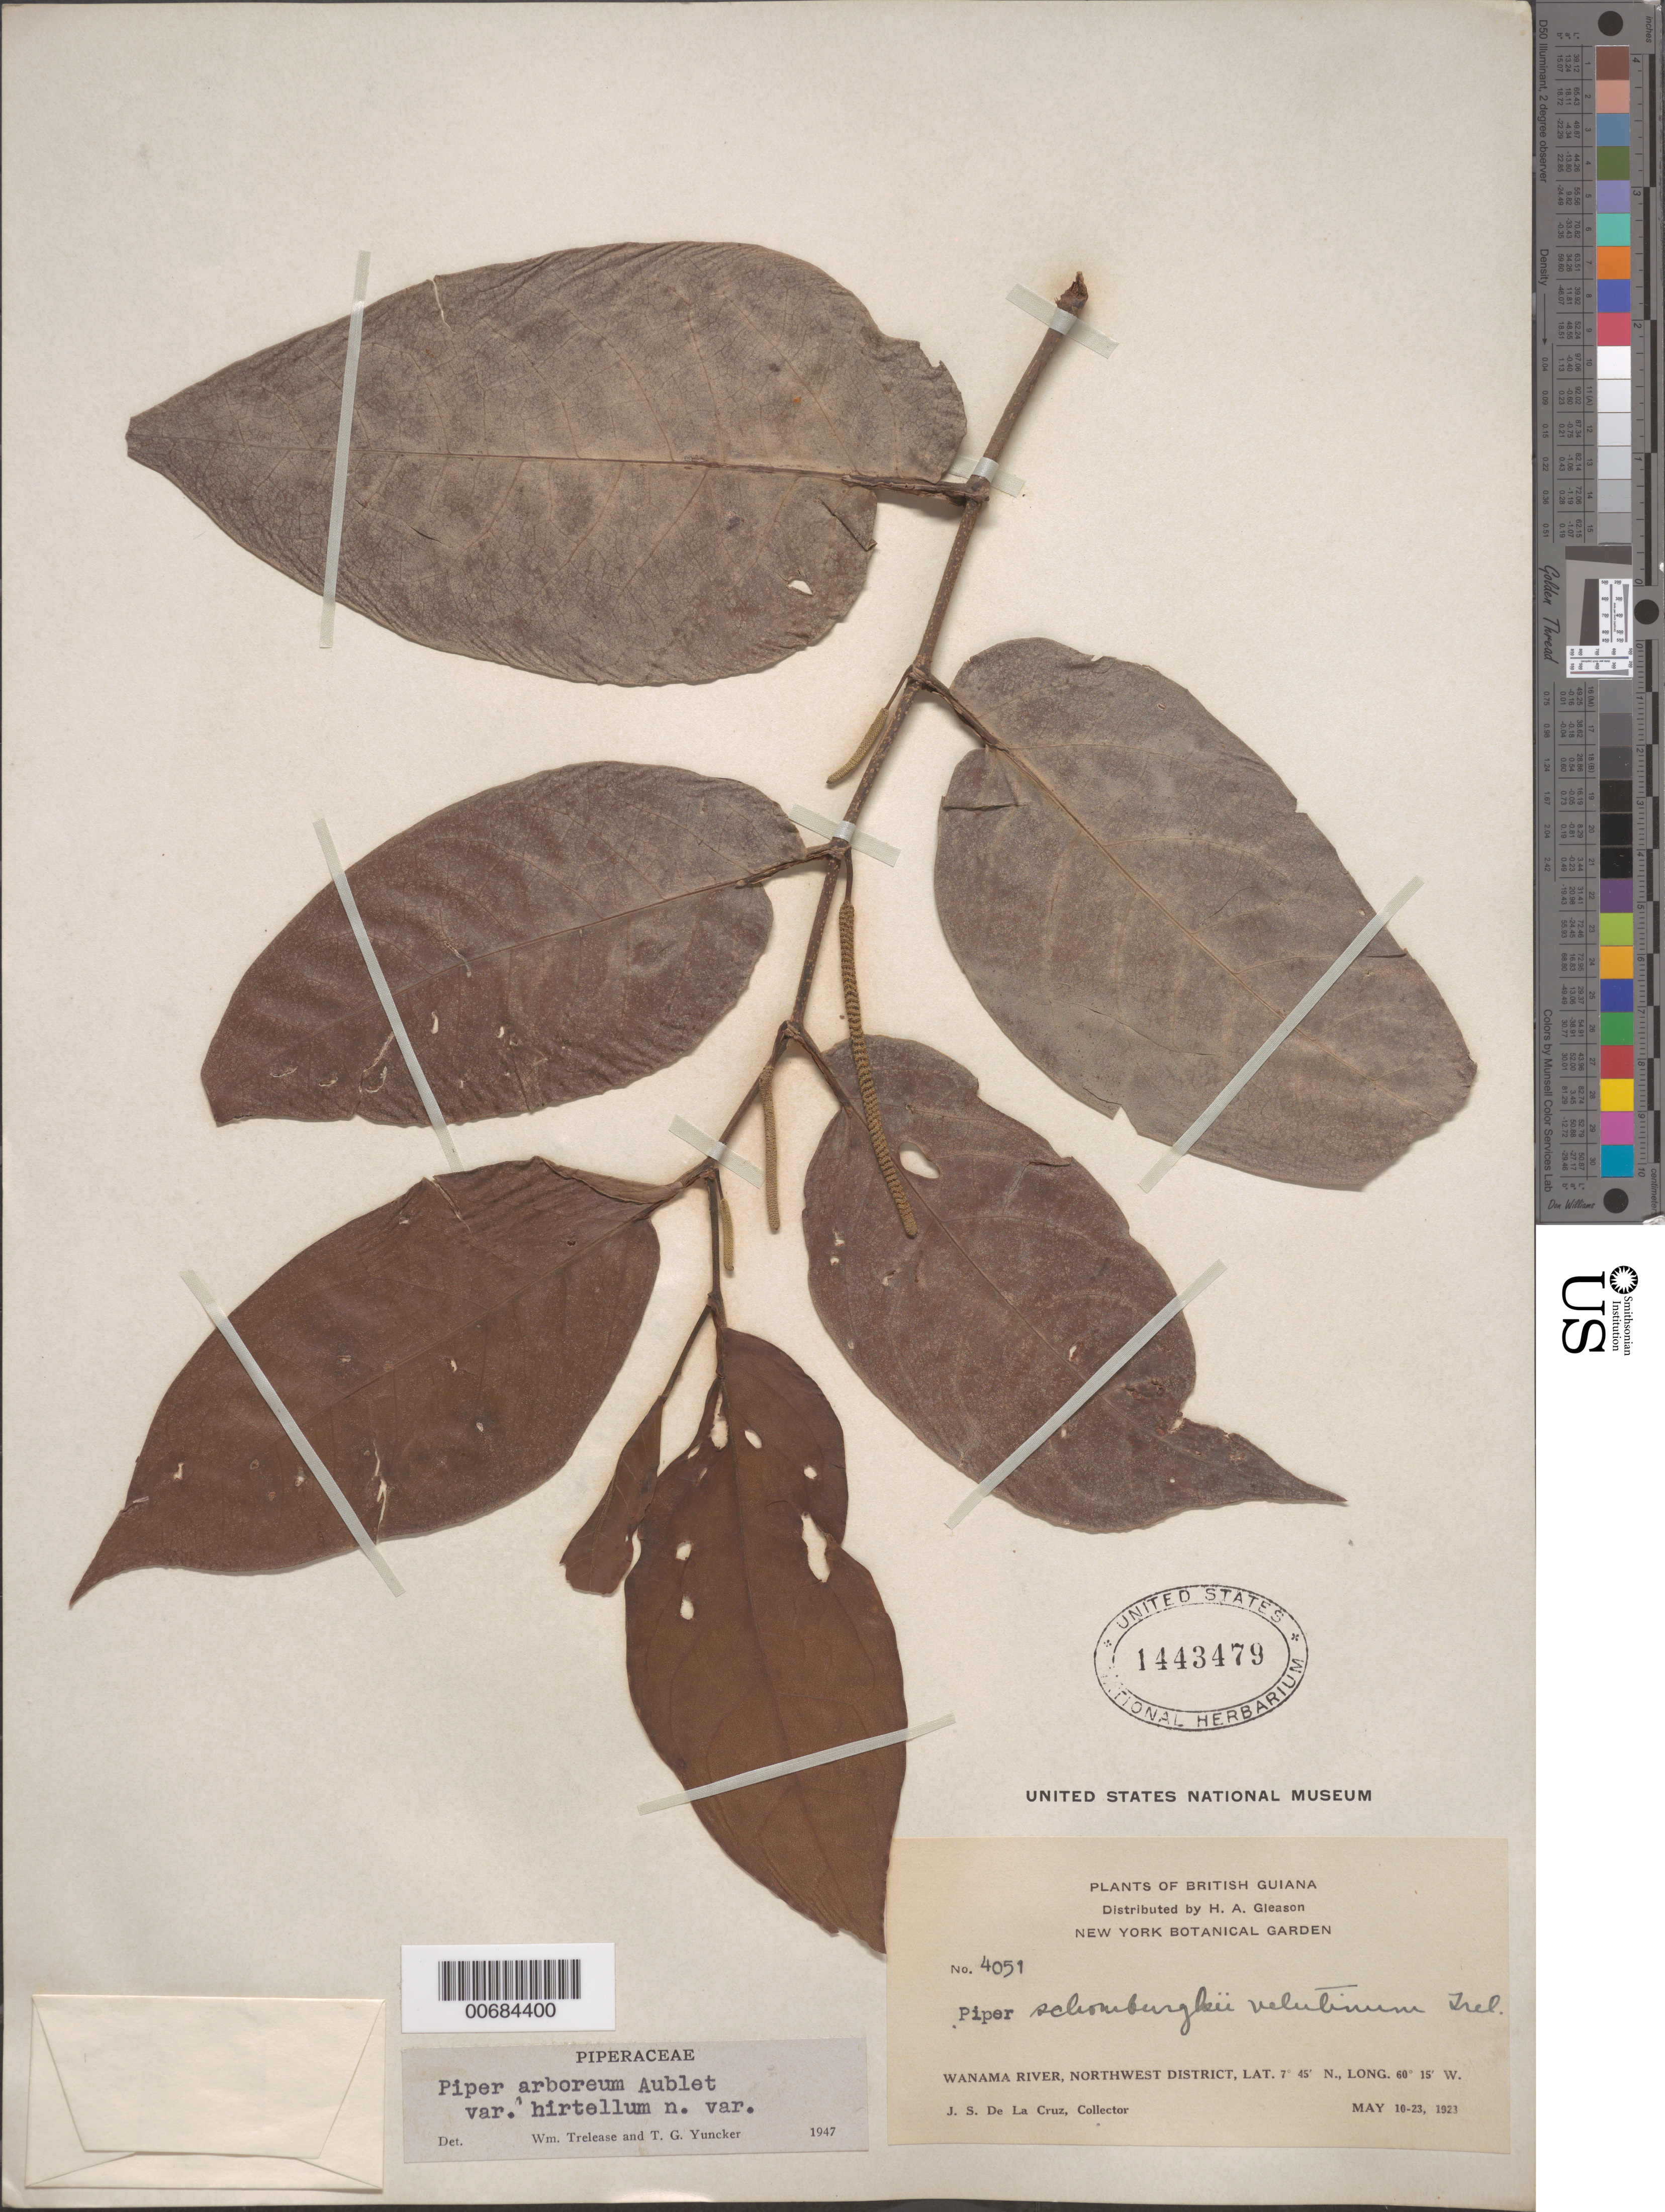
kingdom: Plantae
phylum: Tracheophyta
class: Magnoliopsida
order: Piperales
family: Piperaceae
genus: Piper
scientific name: Piper arboreum var. hirtellum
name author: Yunck.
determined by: Trelease, W.; Yuncker, T. G.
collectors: J. S. de la Cruz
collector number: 4051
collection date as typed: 10-May-23 to 23-May-23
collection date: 1923-05-10/1923-05-23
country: Guyana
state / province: Barima-Waini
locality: Wanama R., NW District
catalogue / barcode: US 1443479